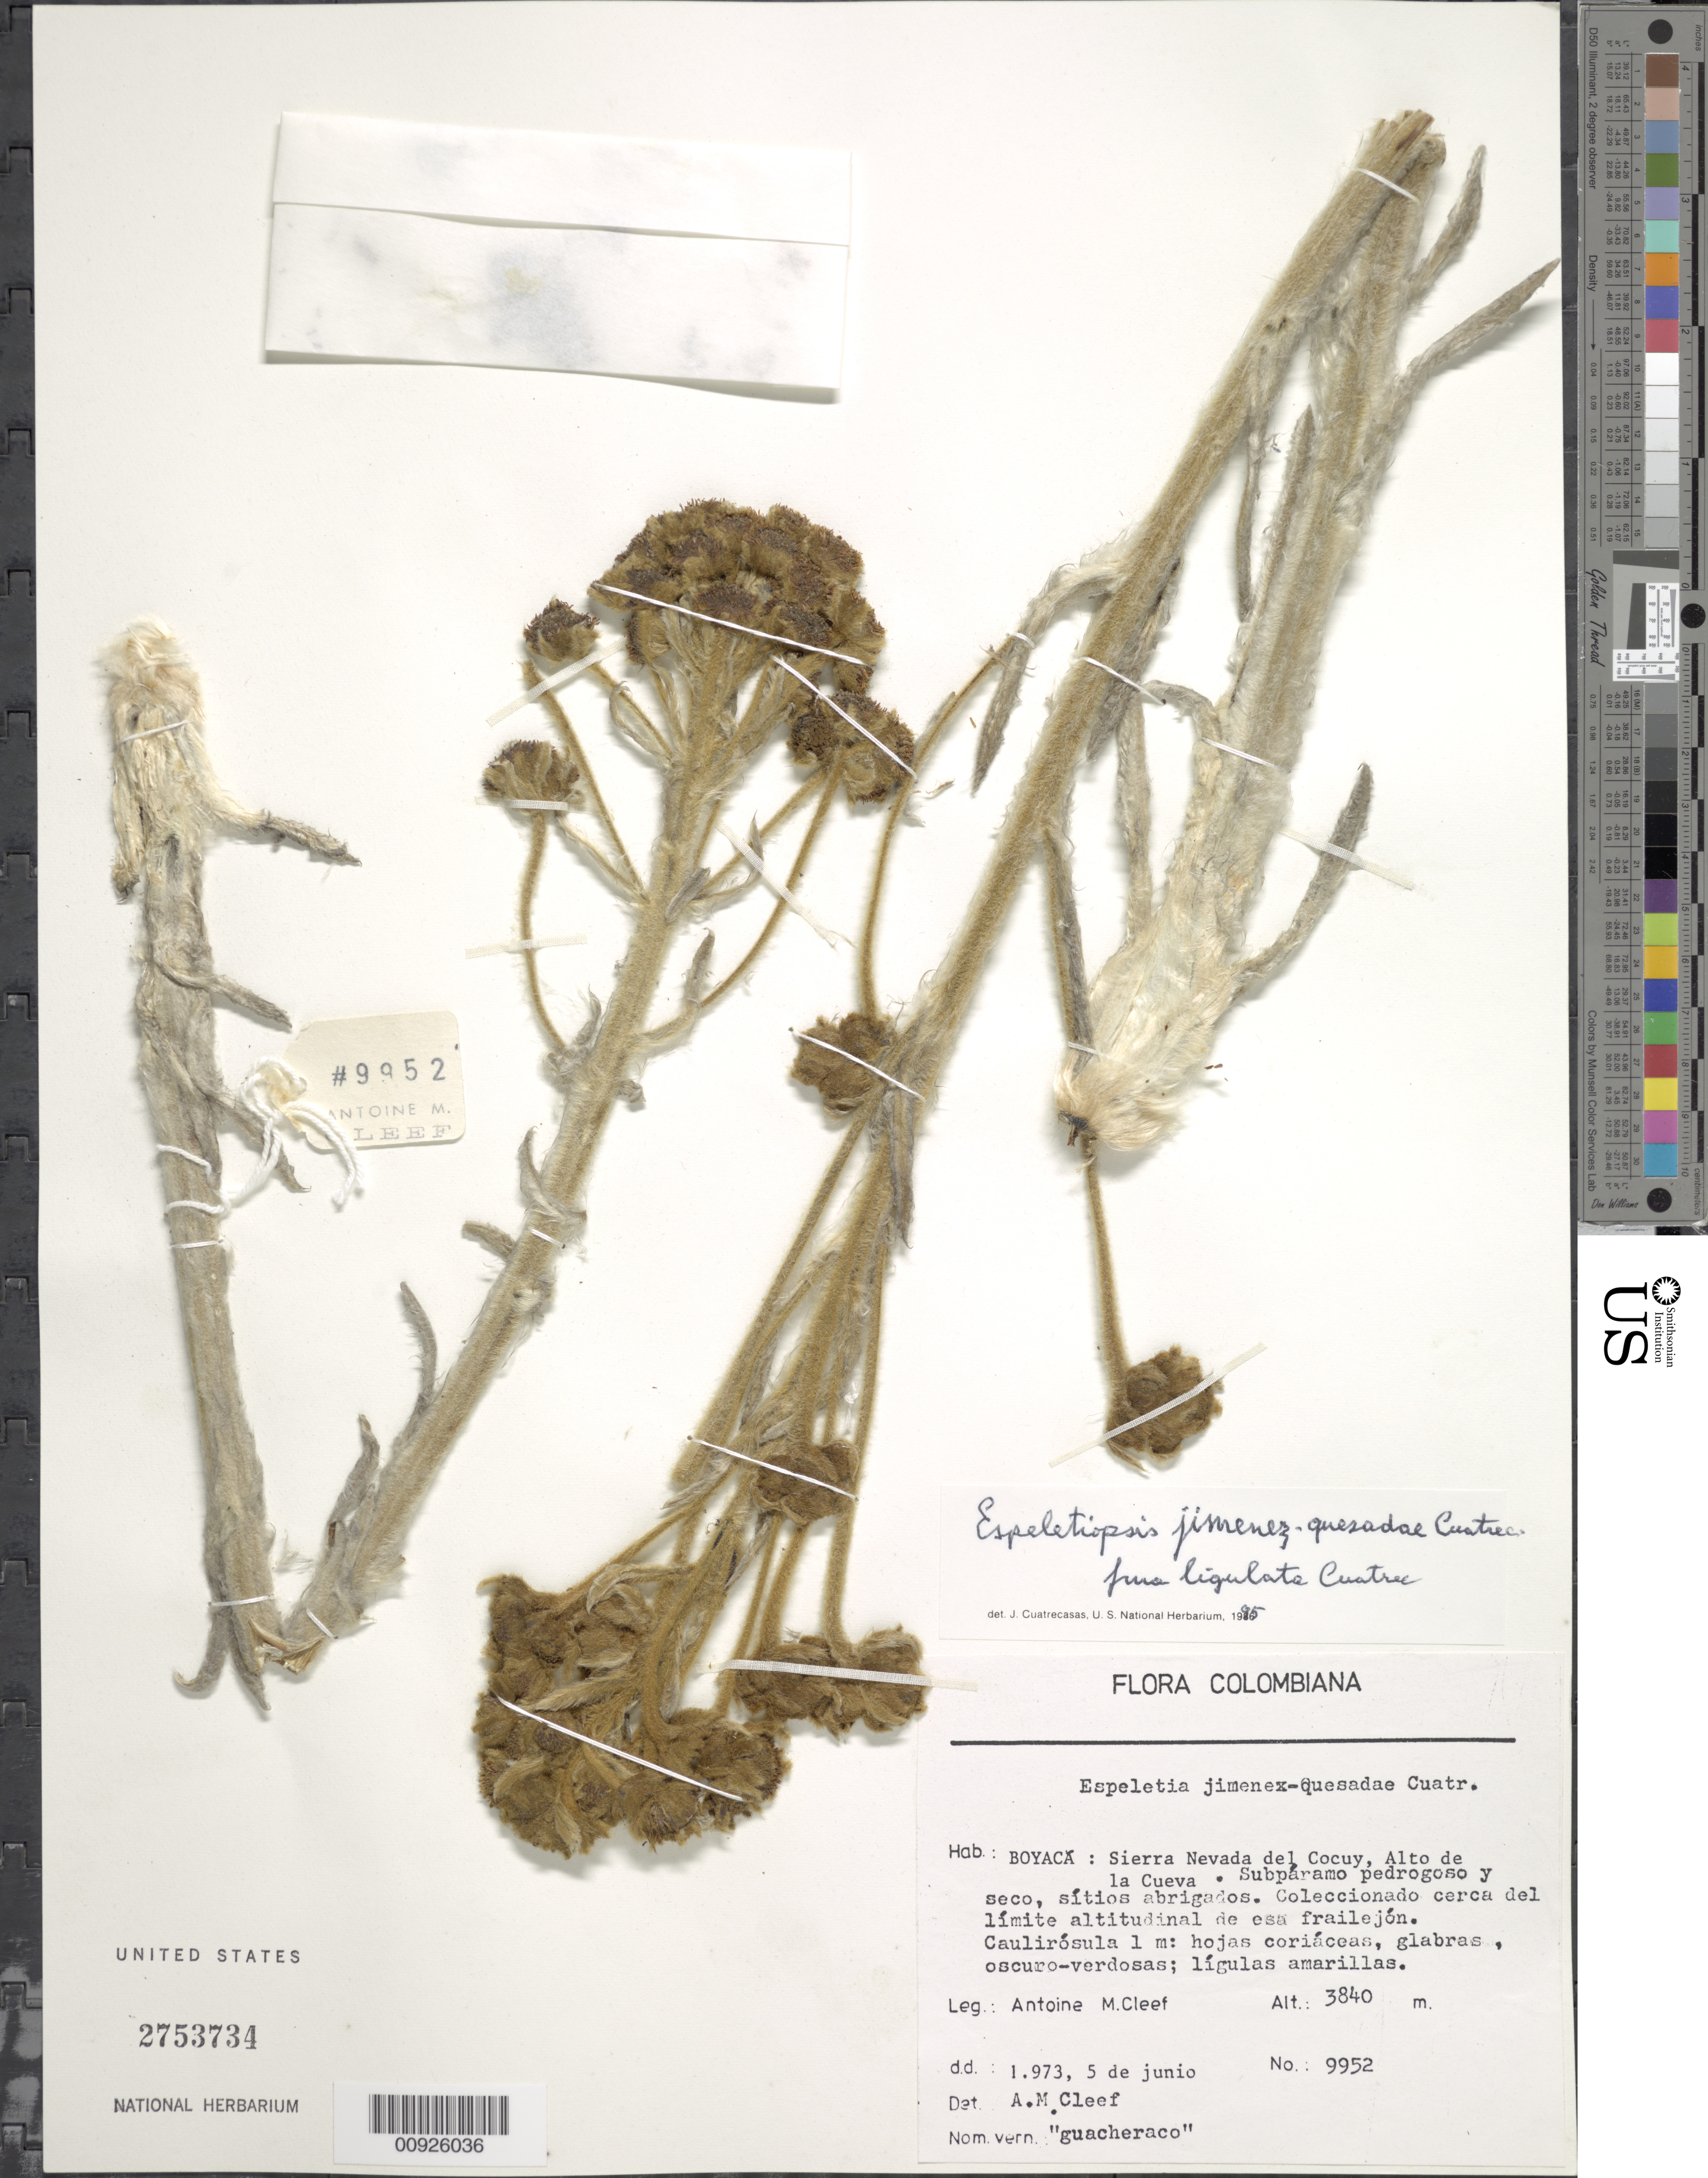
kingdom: Plantae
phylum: Tracheophyta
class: Magnoliopsida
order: Asterales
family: Asteraceae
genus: Espeletiopsis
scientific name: Espeletiopsis jimenez-quesadae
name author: (Cuatrec.) Cuatrec.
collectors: A. M. Cleef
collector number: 9952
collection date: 1973-06-05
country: Colombia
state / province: Boyacá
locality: Boyacá: Sierra Nevada del Cocuy, Alto de la Cueva.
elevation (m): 3840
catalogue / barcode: US 2753734